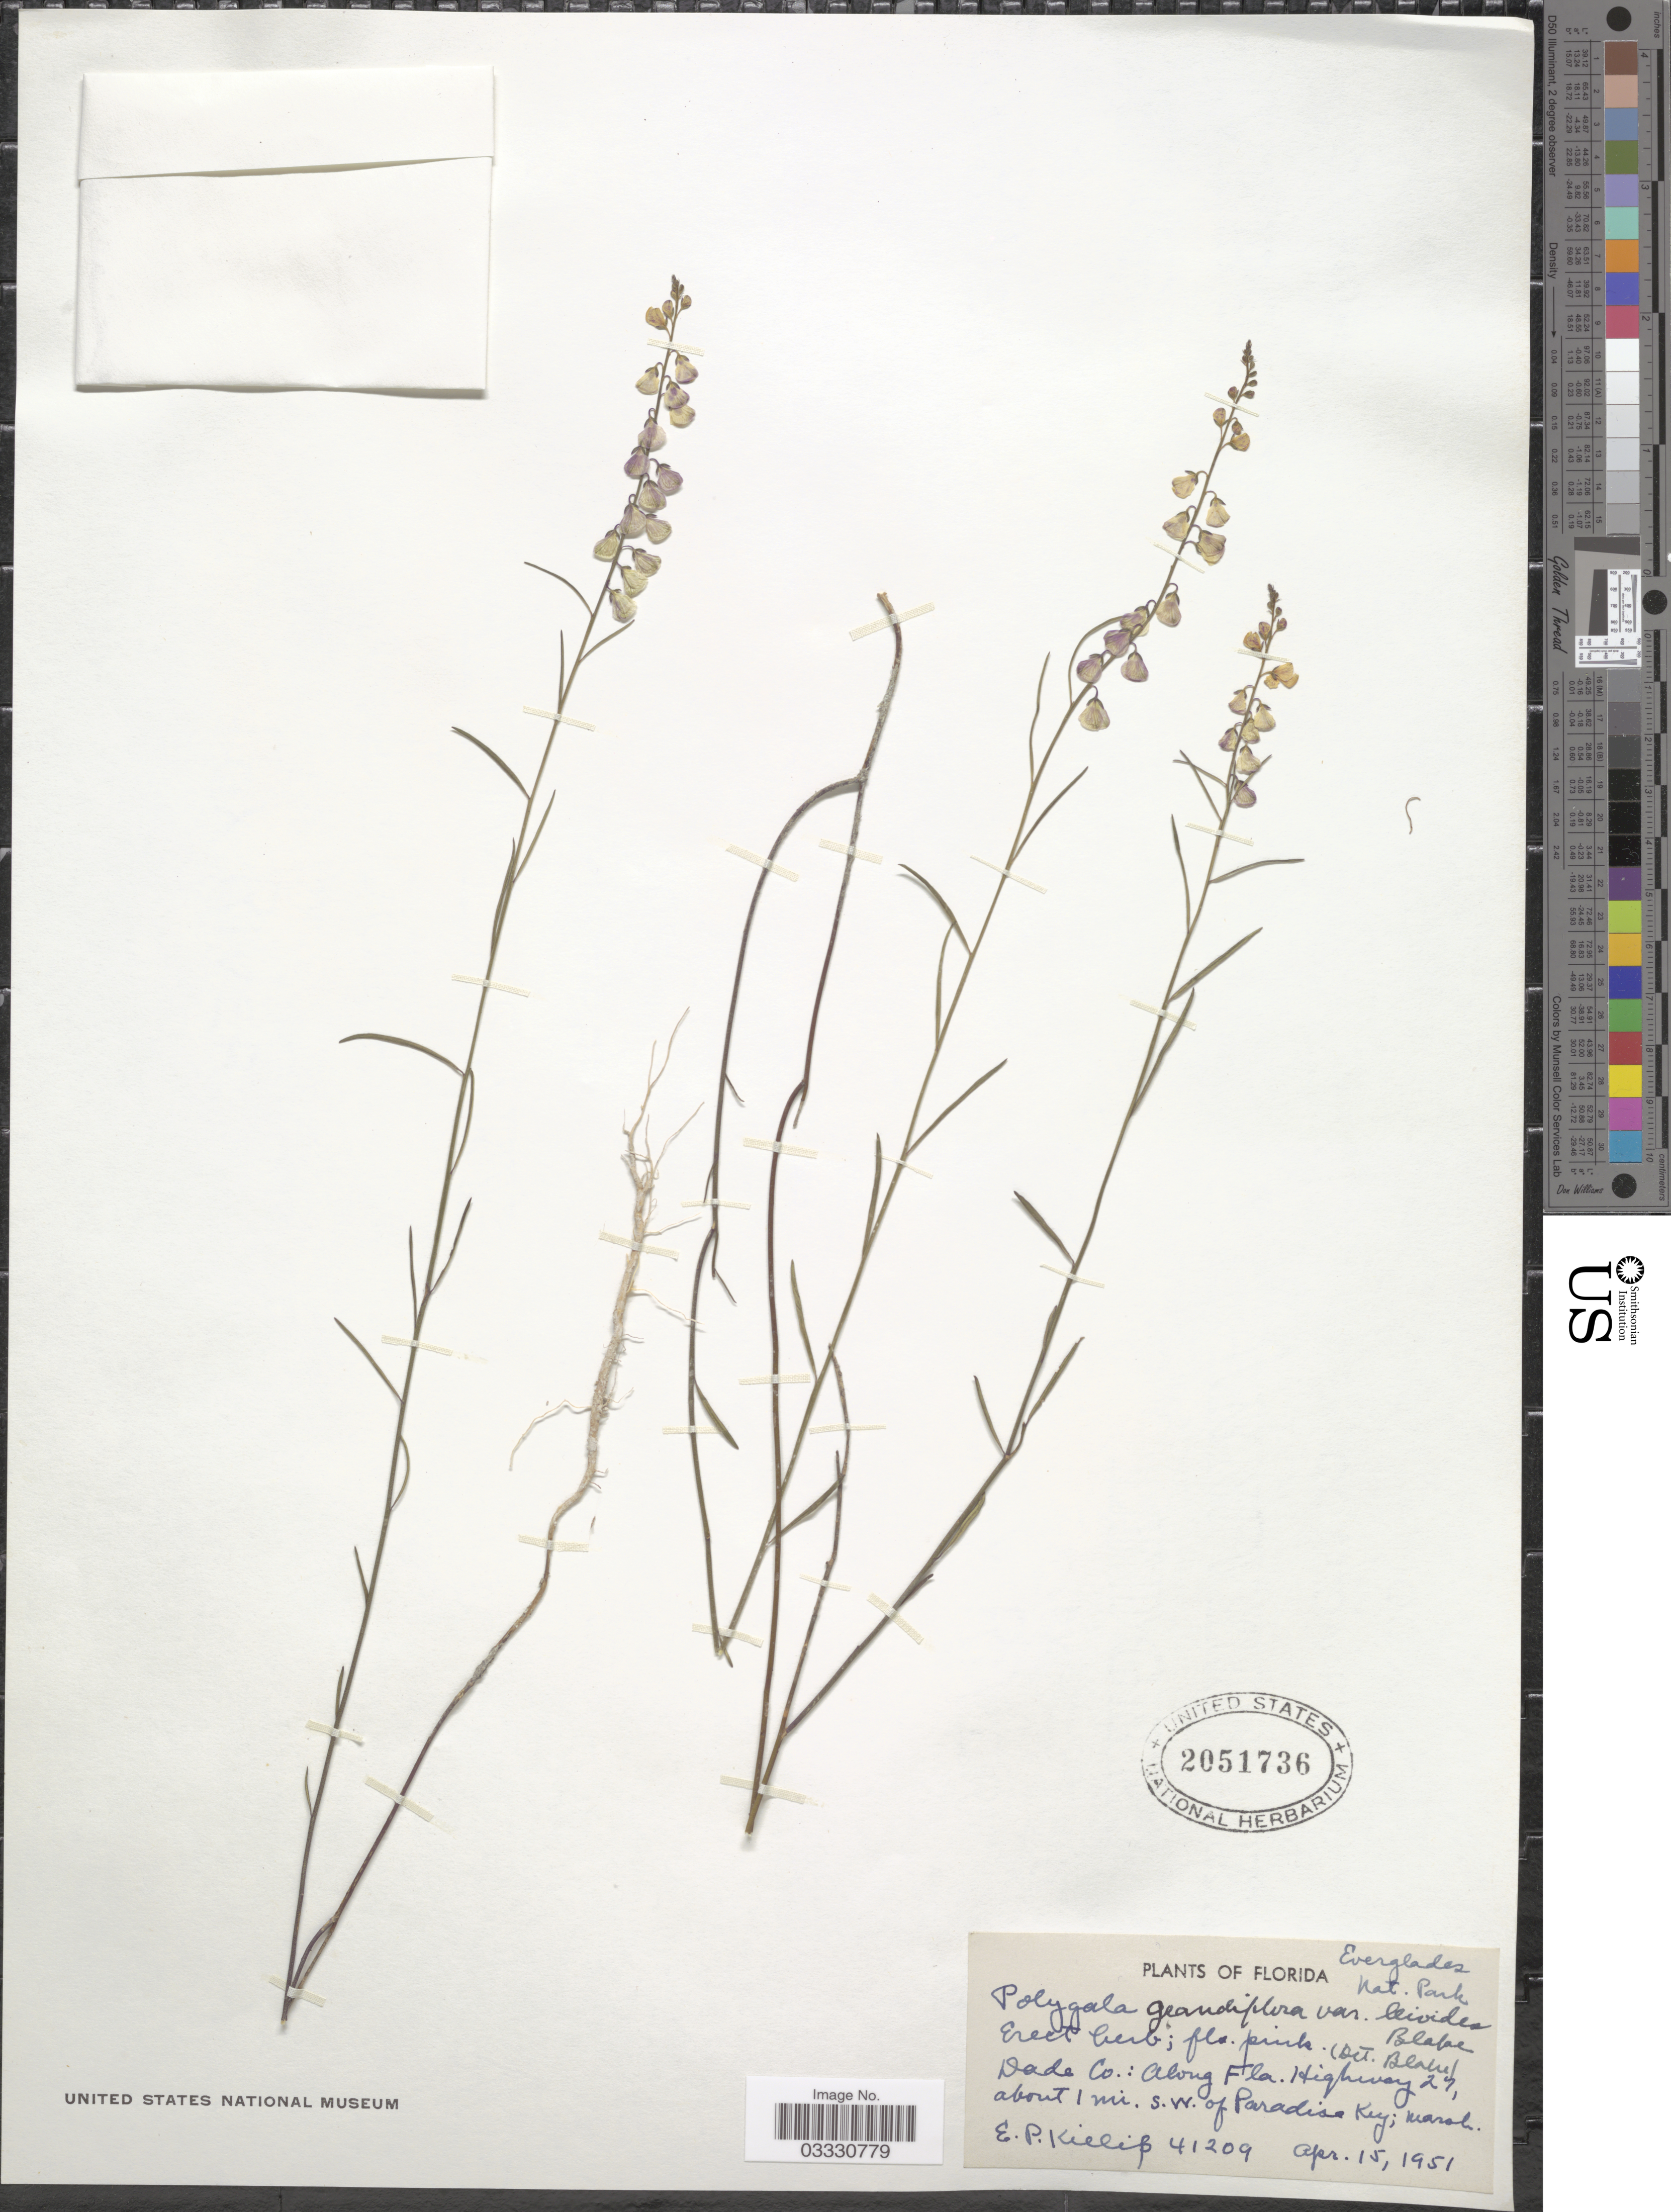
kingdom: Plantae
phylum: Tracheophyta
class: Magnoliopsida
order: Fabales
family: Polygalaceae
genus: Asemeia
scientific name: Asemeia grandiflora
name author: (Walter) Small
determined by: Strong, Mark T., (BOT), Smithsonian Institution - National Museum of Natural History (UNITED STATES)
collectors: E. P. Killip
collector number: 41209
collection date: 1951-04-15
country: United States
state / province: Florida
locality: Dade Co.: Along Fla. Highway 27, about 1 mi. S.W. of Paradise Key.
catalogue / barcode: US 2051736